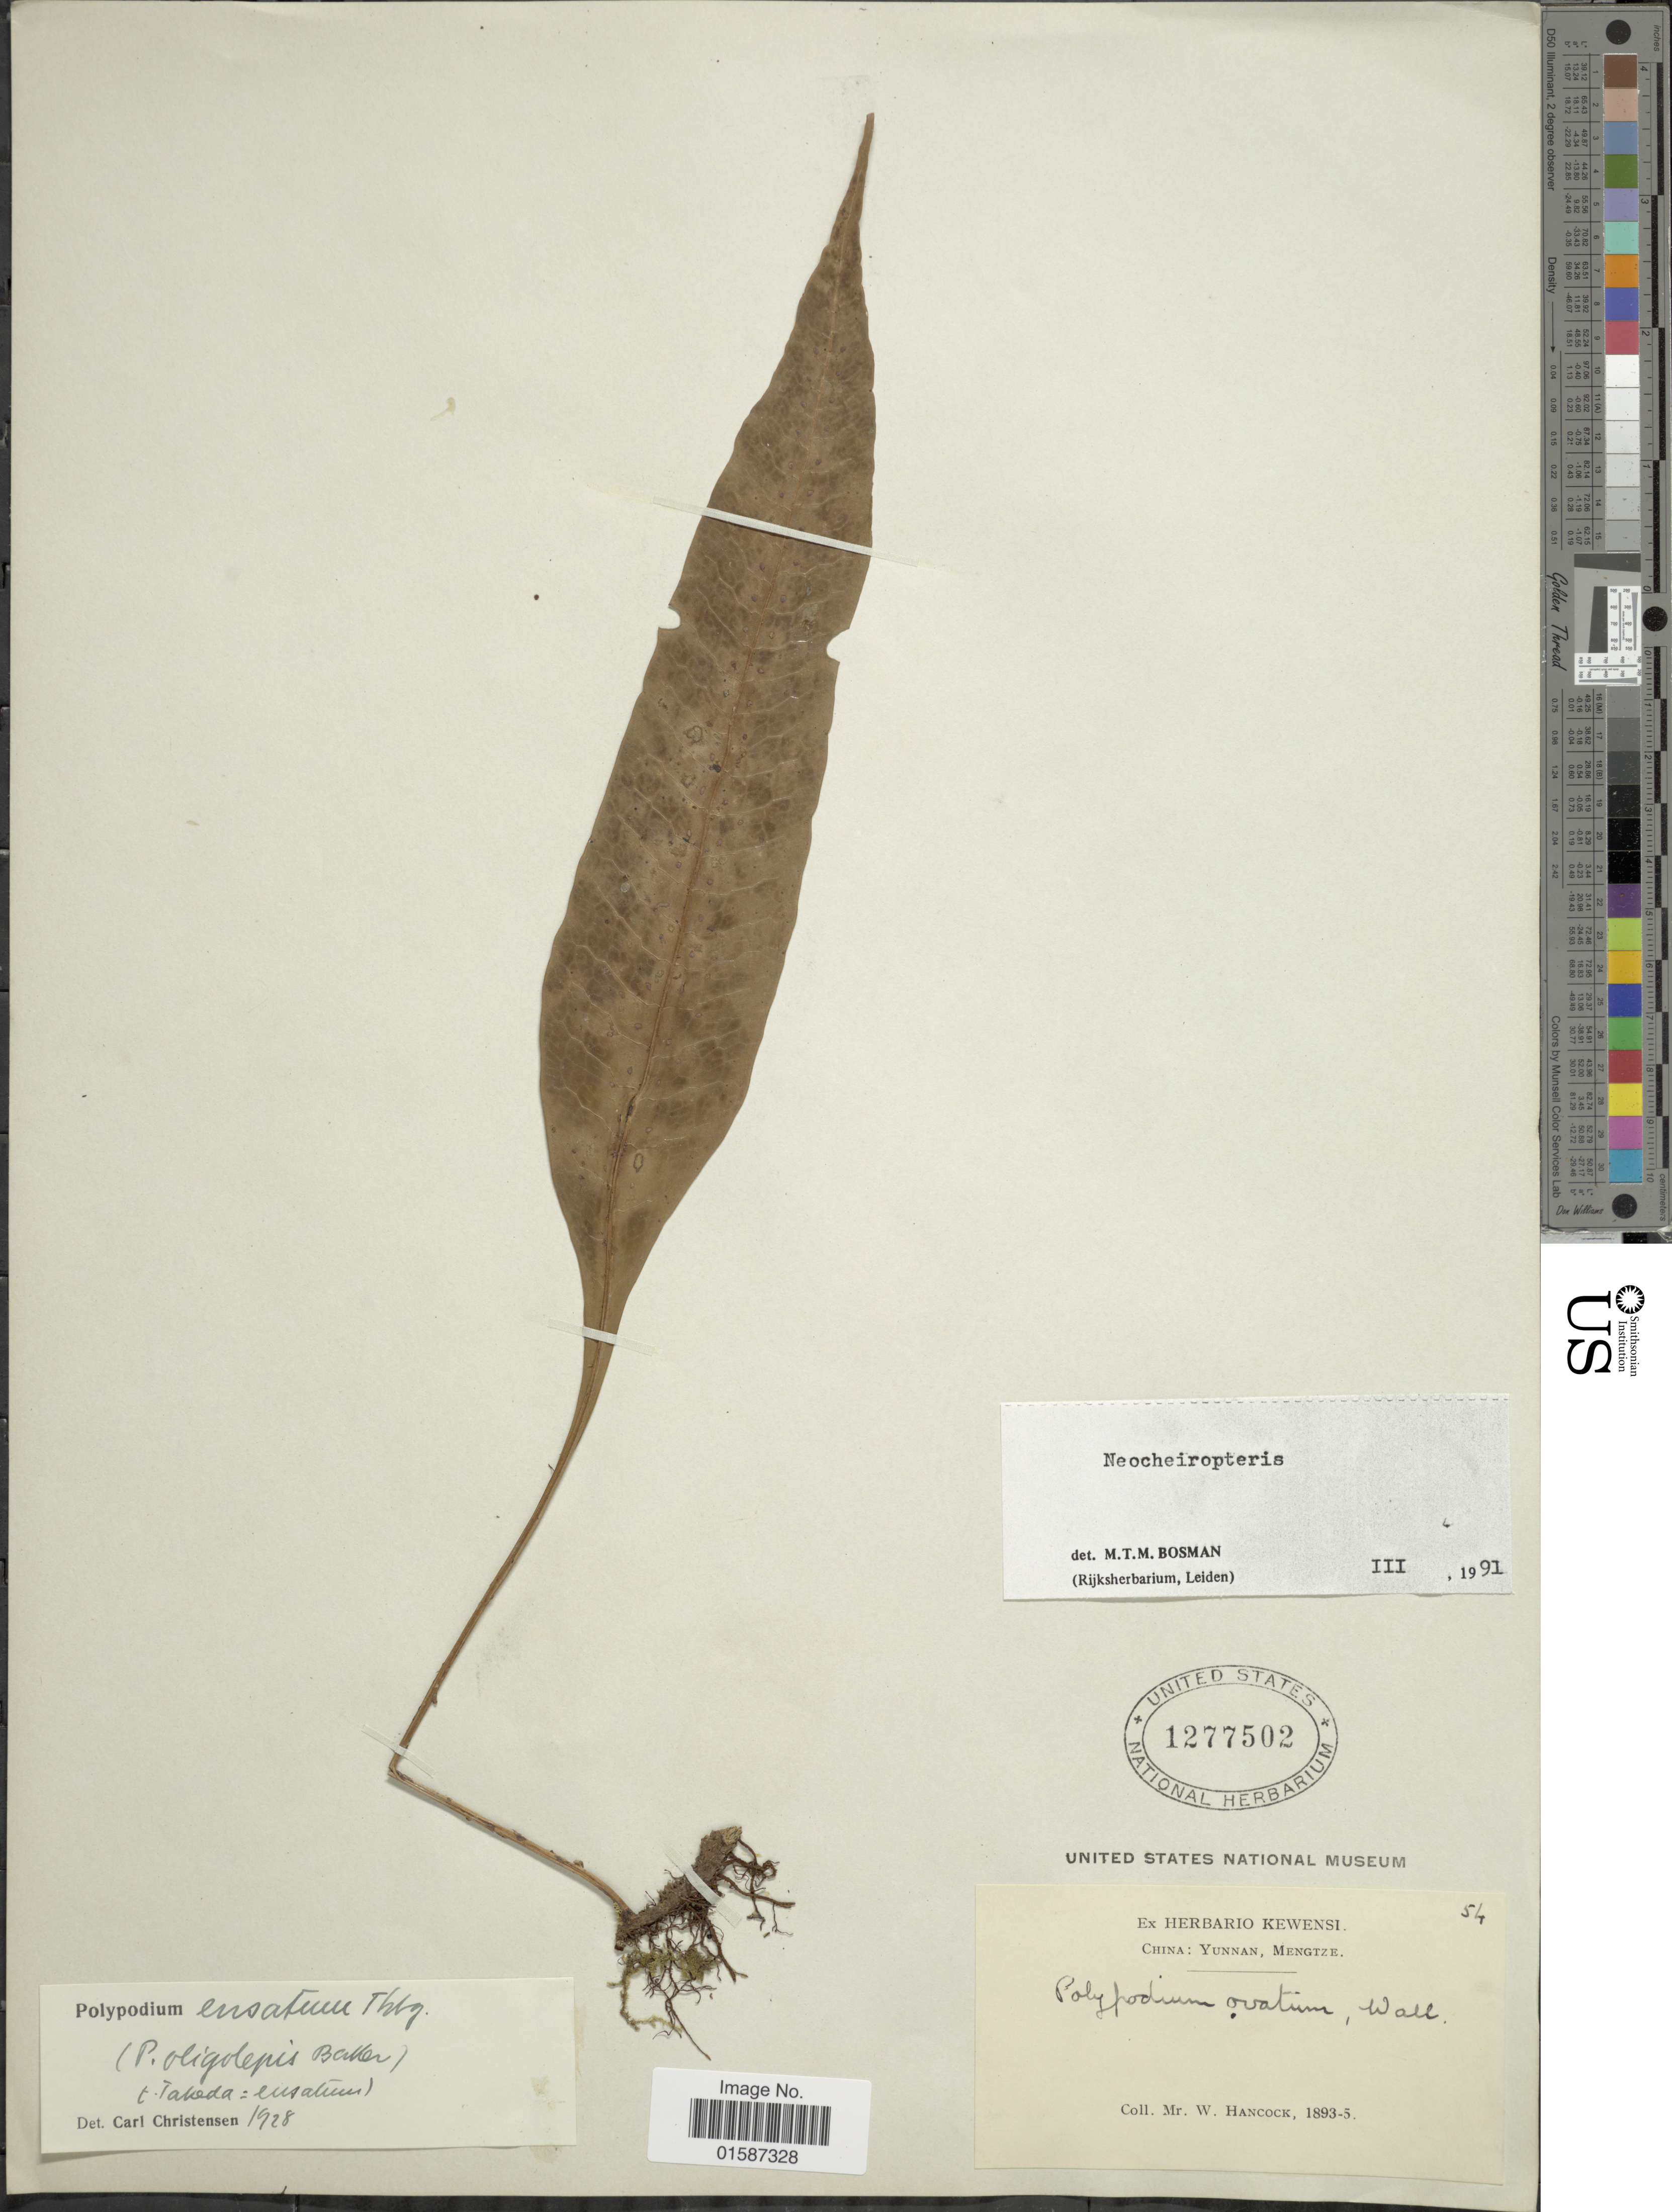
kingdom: Plantae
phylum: Tracheophyta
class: Polypodiopsida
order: Polypodiales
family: Polypodiaceae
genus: Neolepisorus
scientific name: Neolepisorus ovatus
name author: (Bedd.) Ching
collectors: W. Hancock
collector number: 54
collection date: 1893/1895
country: China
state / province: Yunnan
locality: China: Yunnan, Mengtze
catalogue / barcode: US 1277502